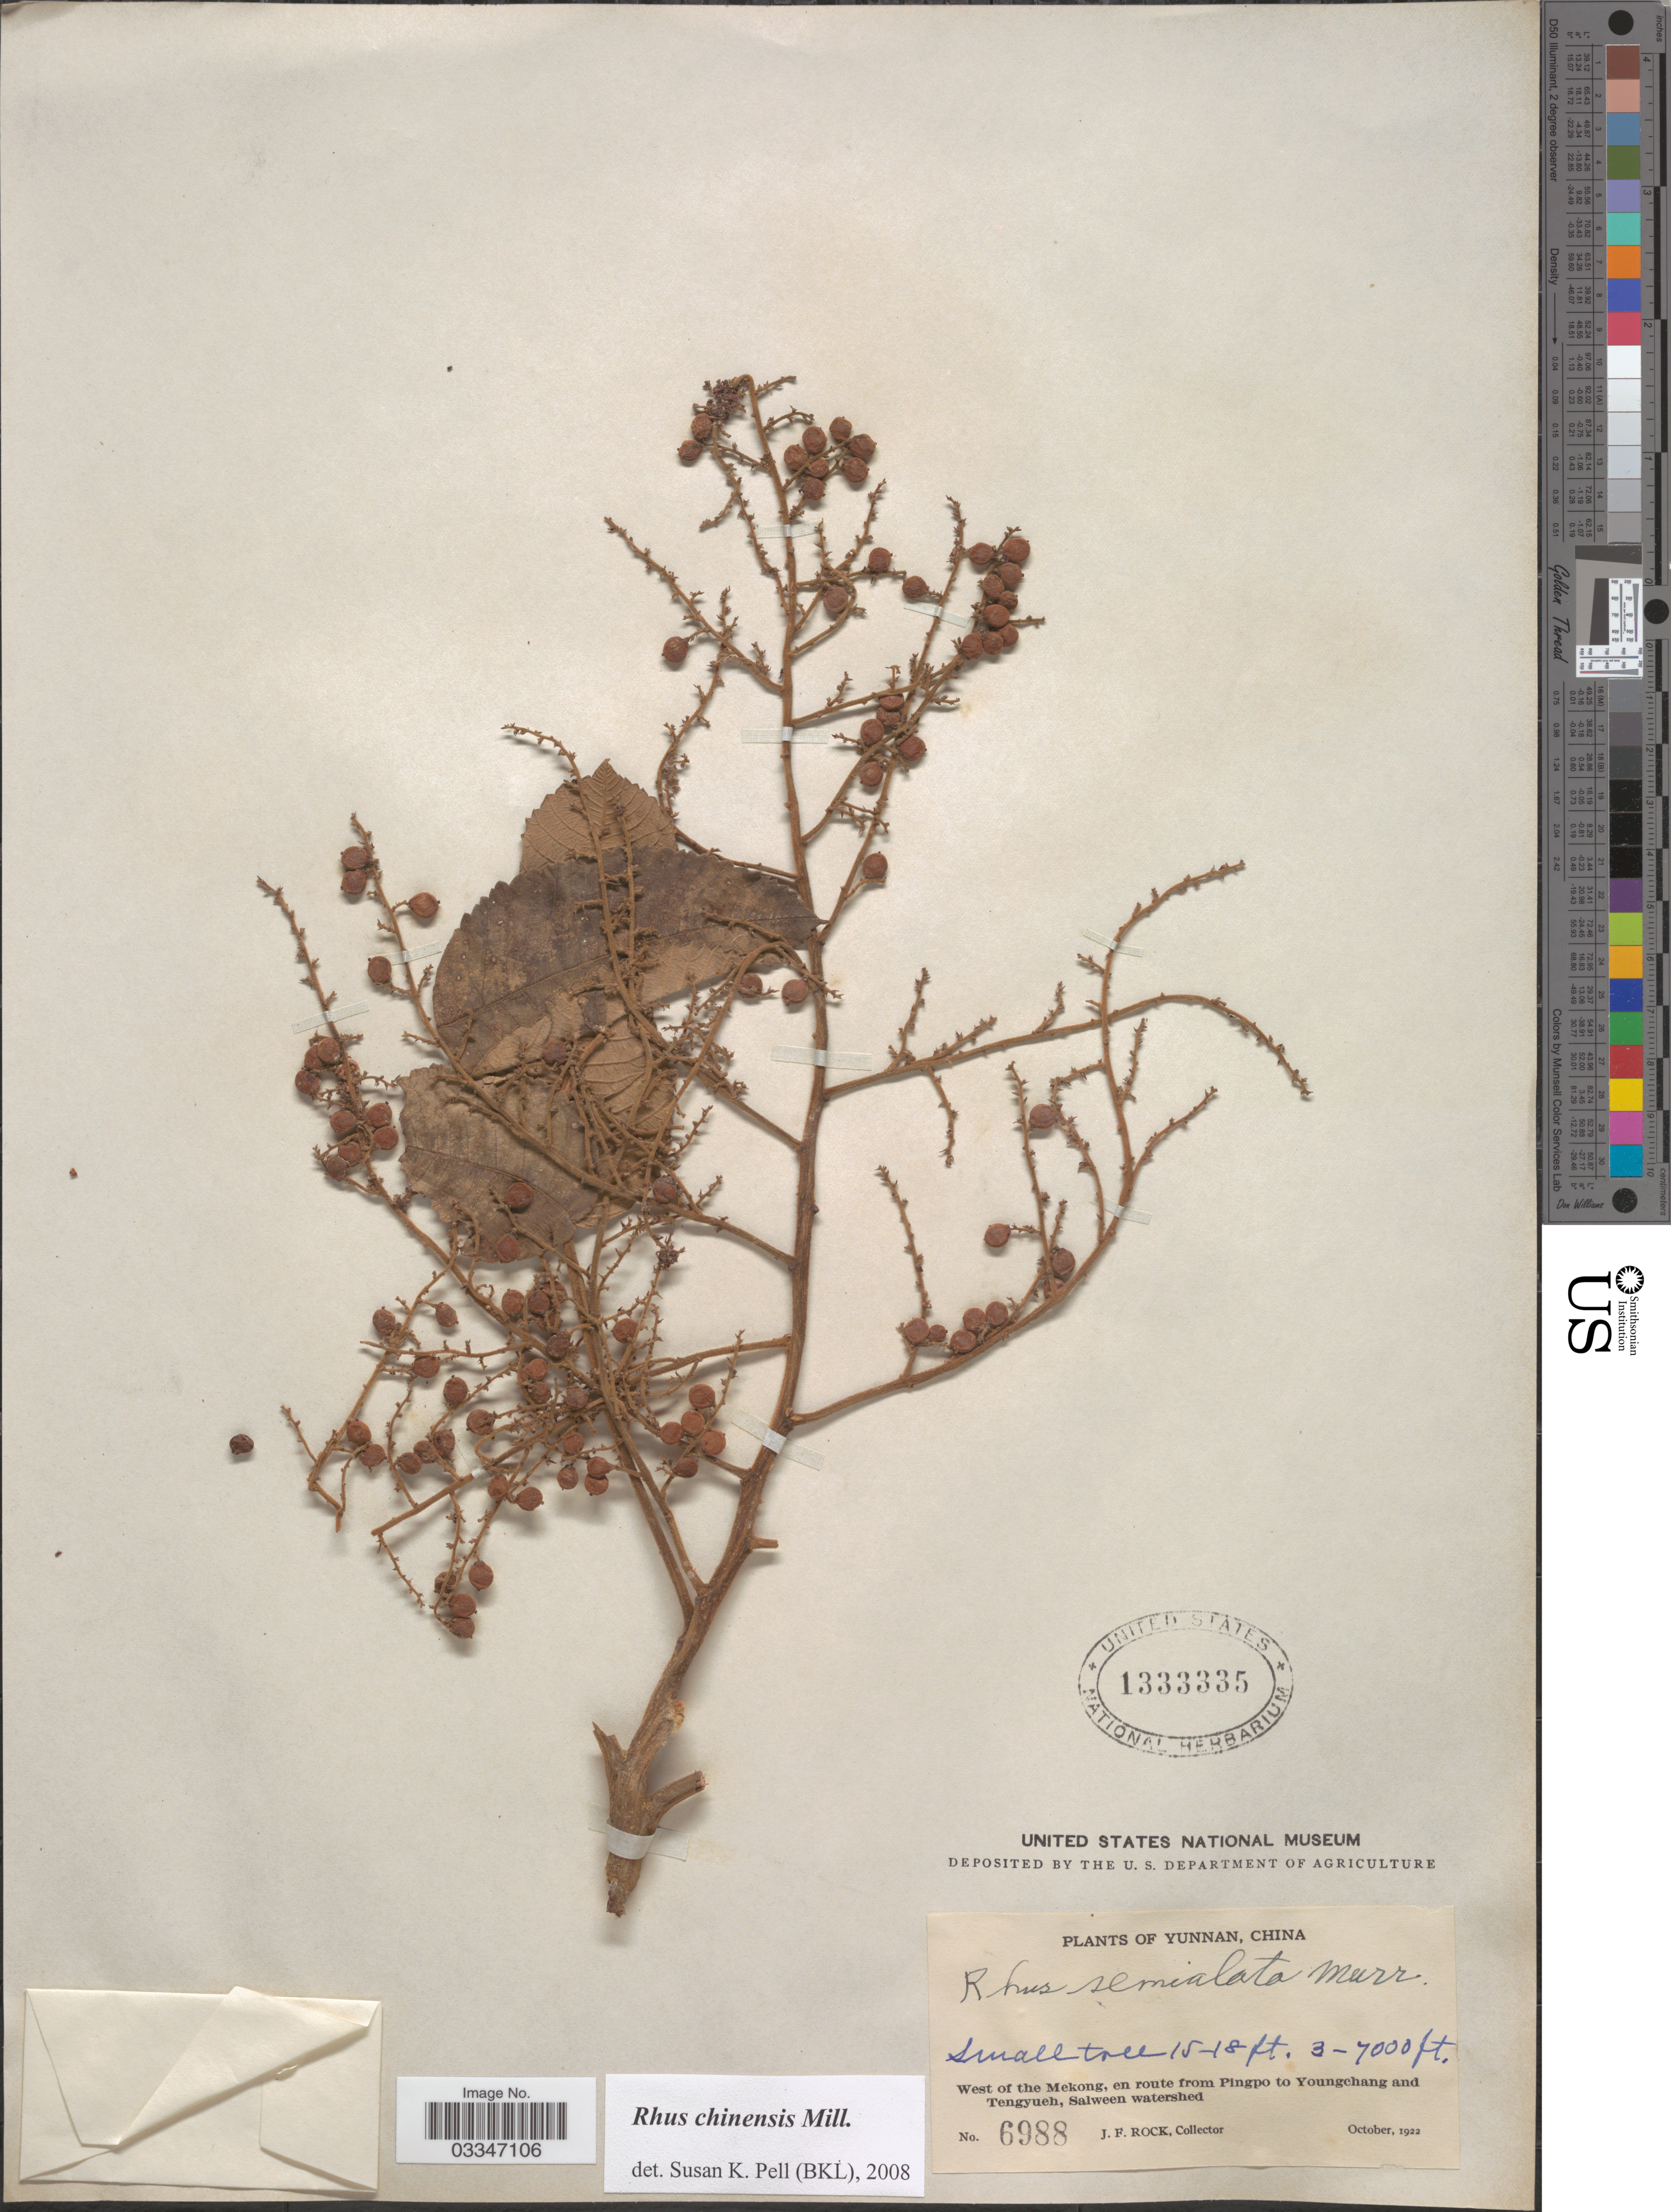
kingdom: Plantae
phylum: Tracheophyta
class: Magnoliopsida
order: Sapindales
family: Anacardiaceae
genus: Rhus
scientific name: Rhus chinensis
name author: Mill.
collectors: J. Rock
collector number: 6988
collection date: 1922-10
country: China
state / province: Yunnan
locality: West of the Mekong, en route from Pingpo to Youngchang and Tengyueh, Salween watershed.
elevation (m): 914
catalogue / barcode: US 1333335